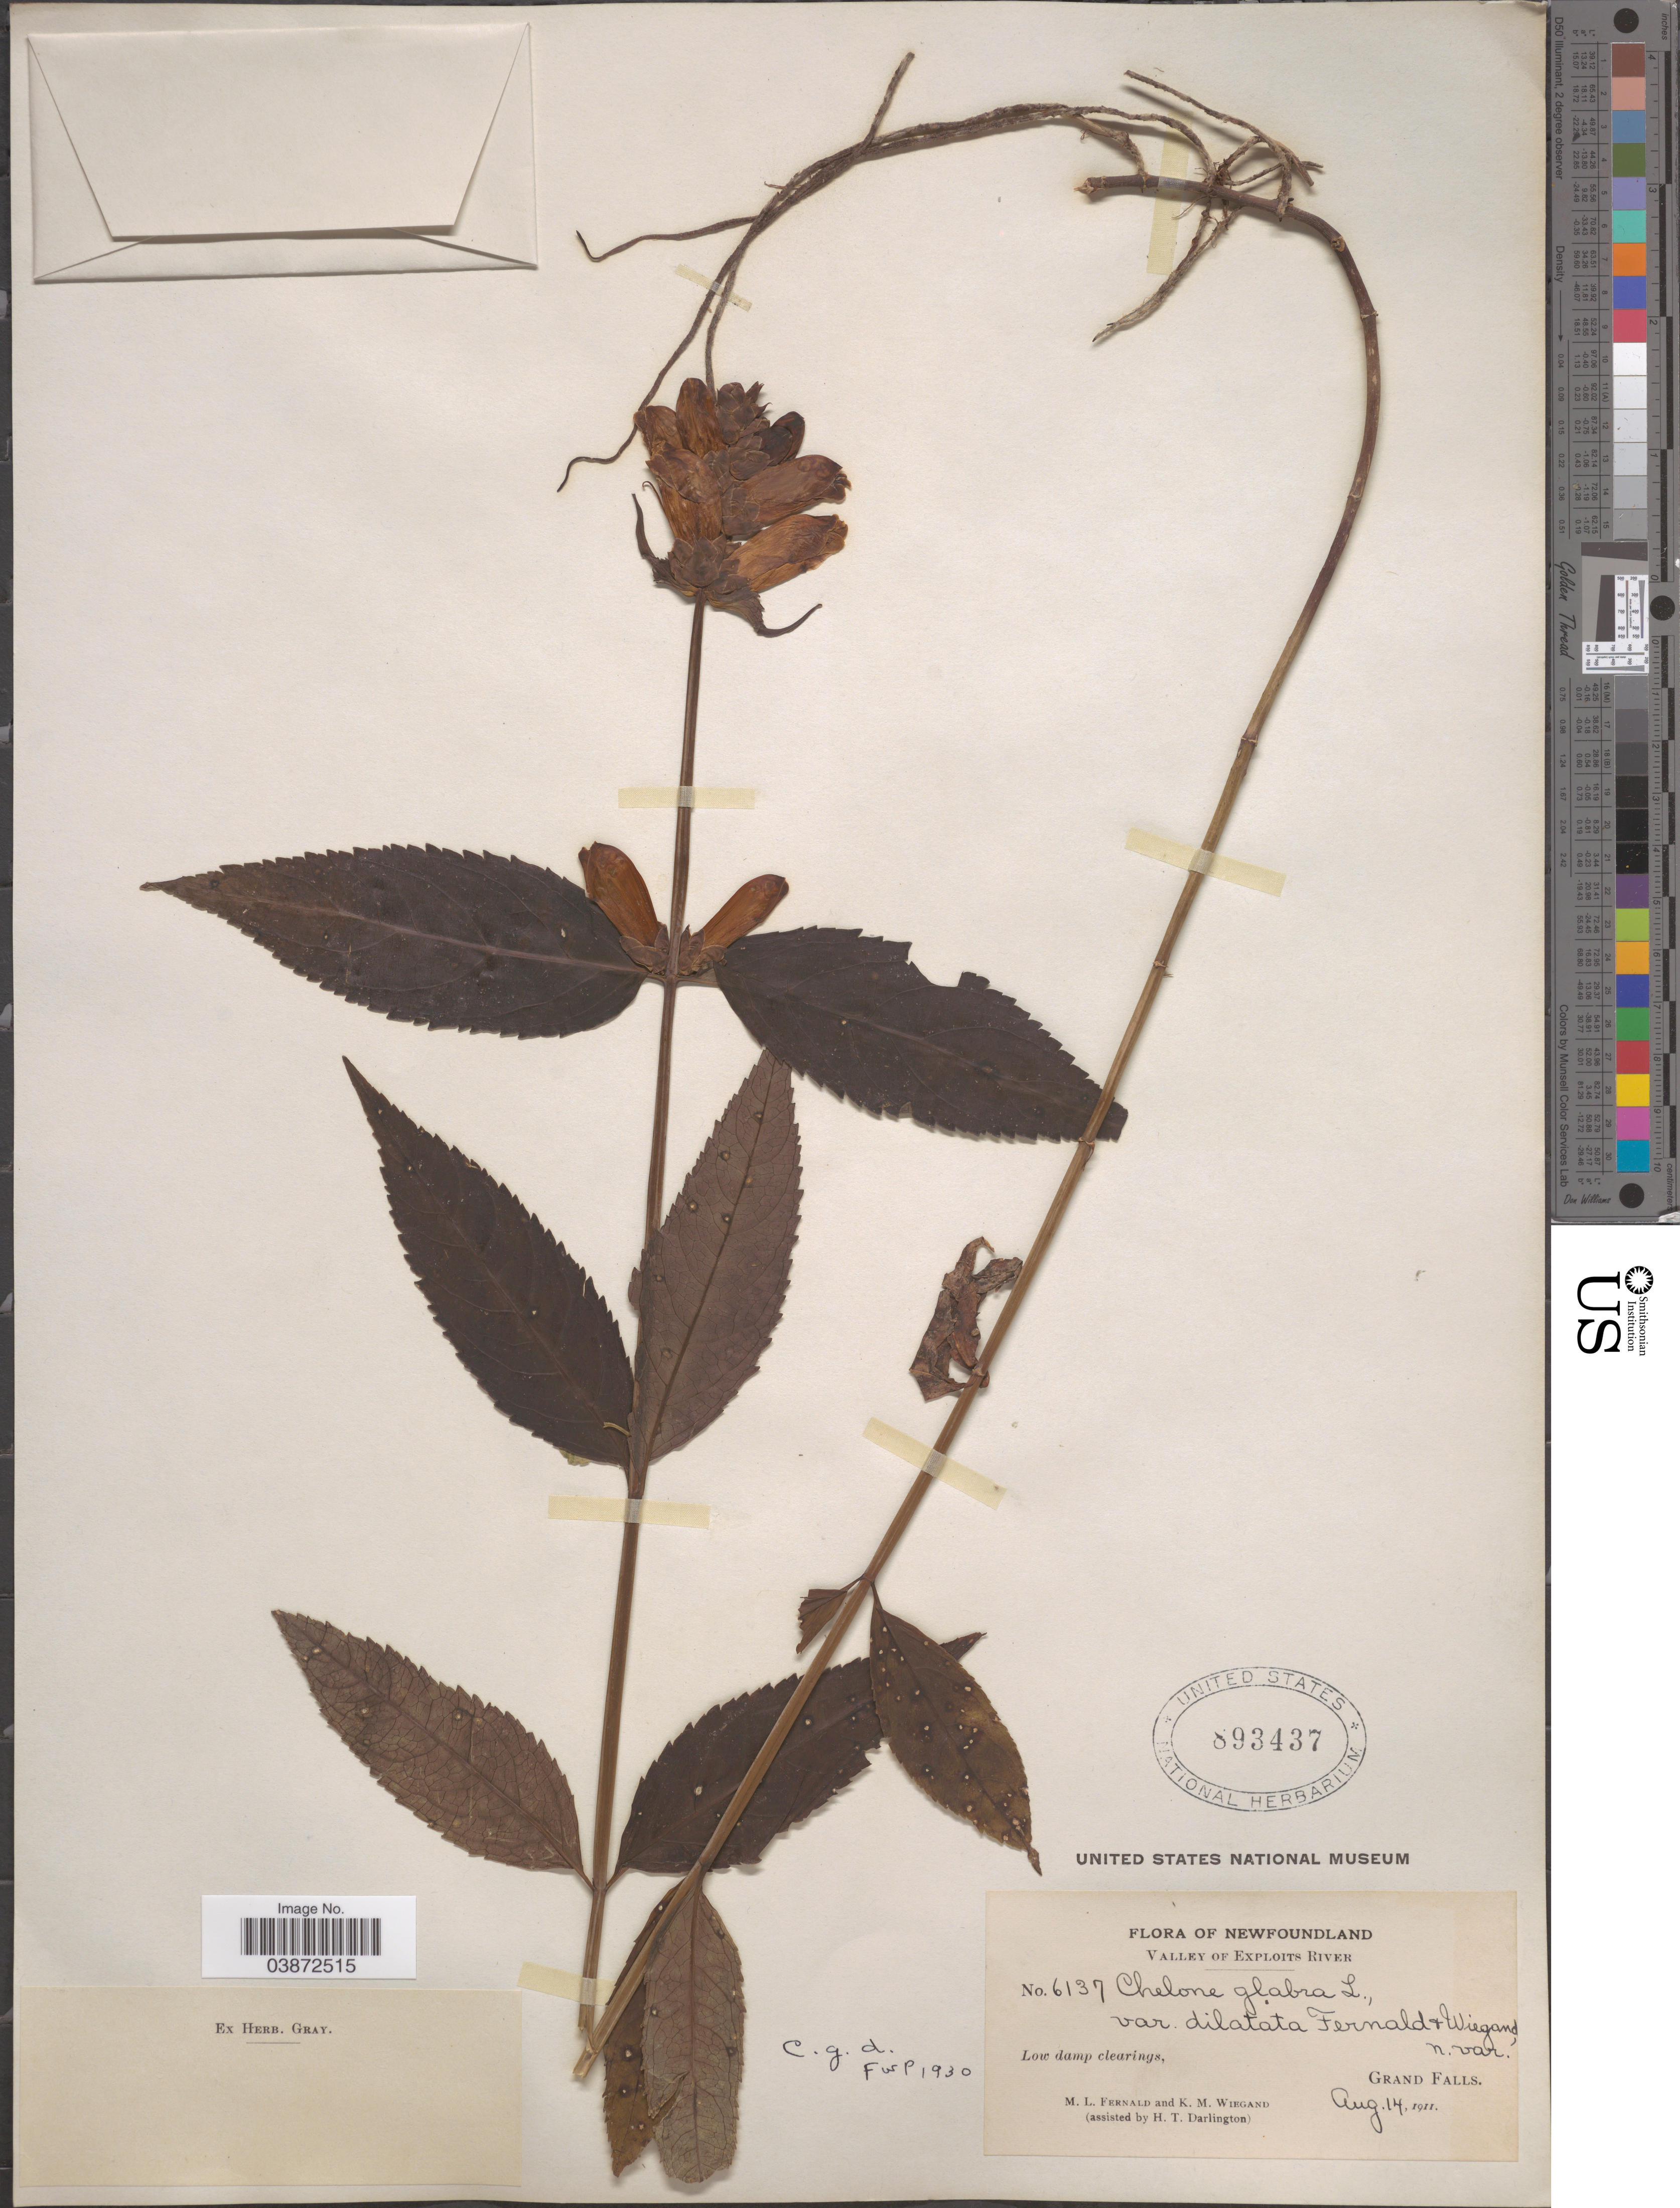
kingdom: Plantae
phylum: Tracheophyta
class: Magnoliopsida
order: Lamiales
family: Plantaginaceae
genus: Chelone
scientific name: Chelone glabra var. dilatata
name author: (Fernald & Wiegand) Pennell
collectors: M. L. Fernald, K. M. Wiegand & H. Darlington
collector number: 6137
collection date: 1911-08-14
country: Canada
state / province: Newfoundland and Labrador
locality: Valley of Exploits River. Grand Falls.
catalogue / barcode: US 893437